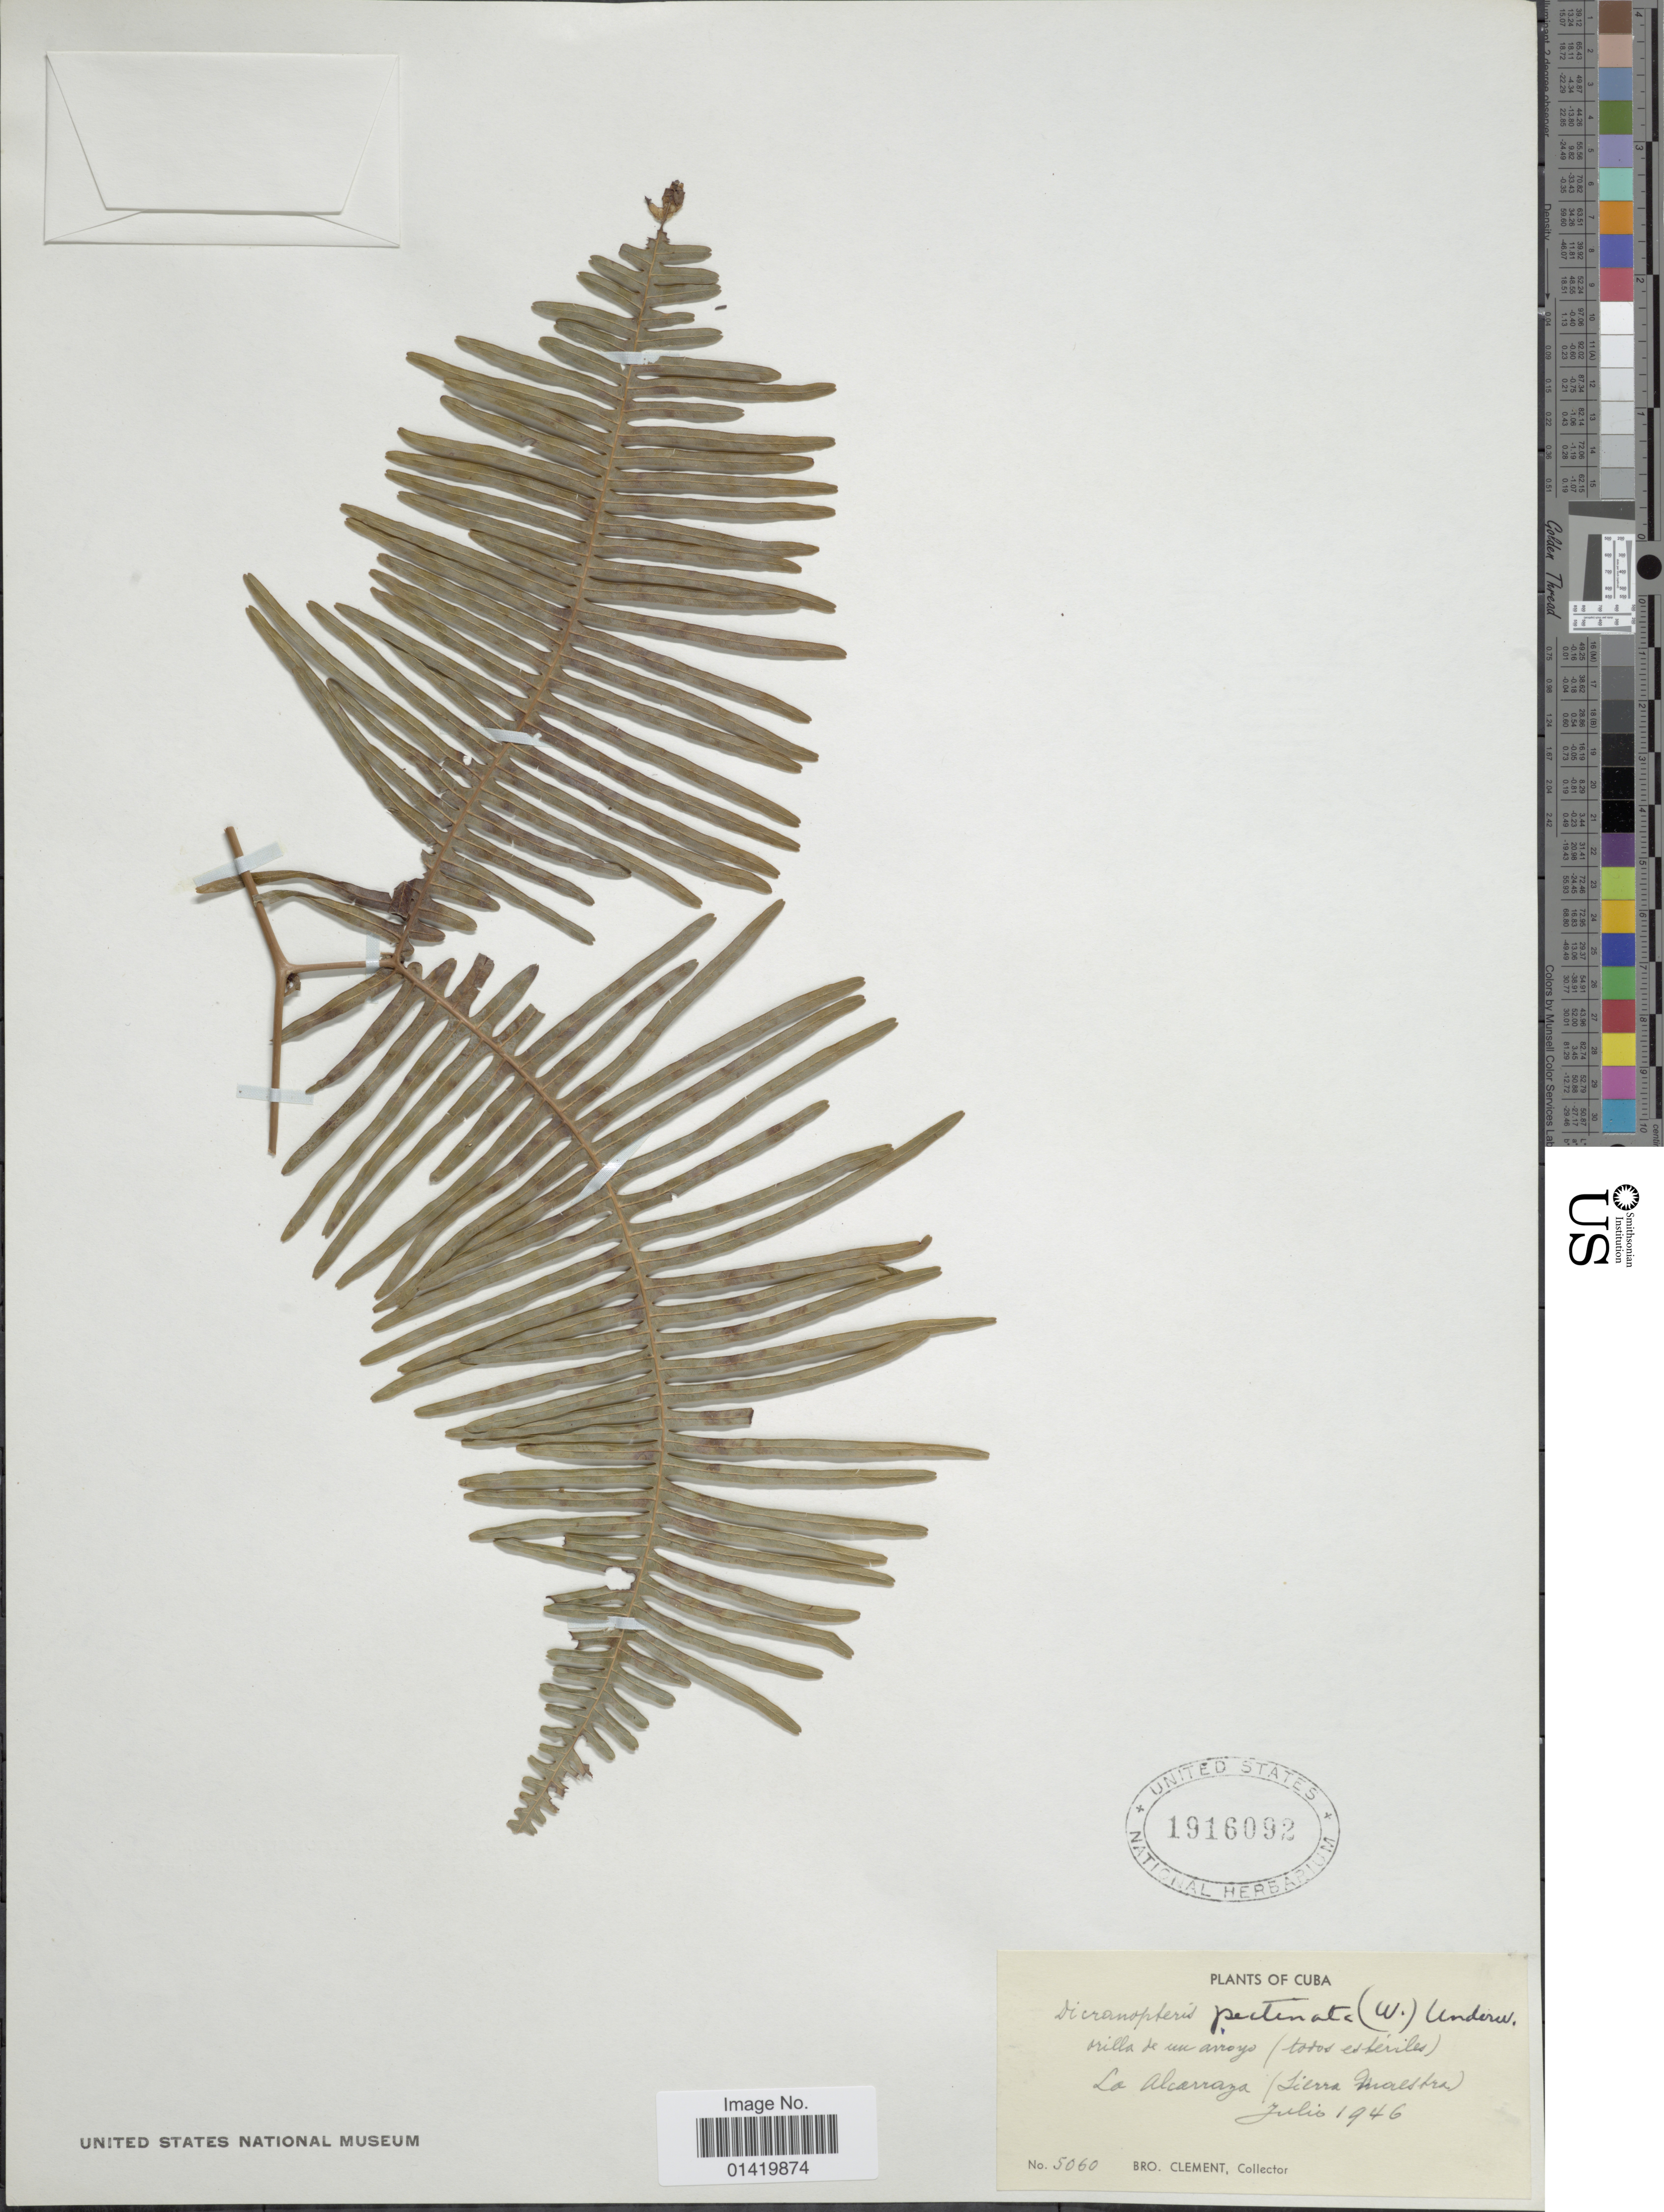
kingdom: Plantae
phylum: Tracheophyta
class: Polypodiopsida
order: Gleicheniales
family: Gleicheniaceae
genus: Gleichenella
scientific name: Gleichenella pectinata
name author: (Willd.) Ching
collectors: B. Clement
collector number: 5060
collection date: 1946-07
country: Cuba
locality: La Alcarraza (Sierra Maestra)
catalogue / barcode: US 1916092